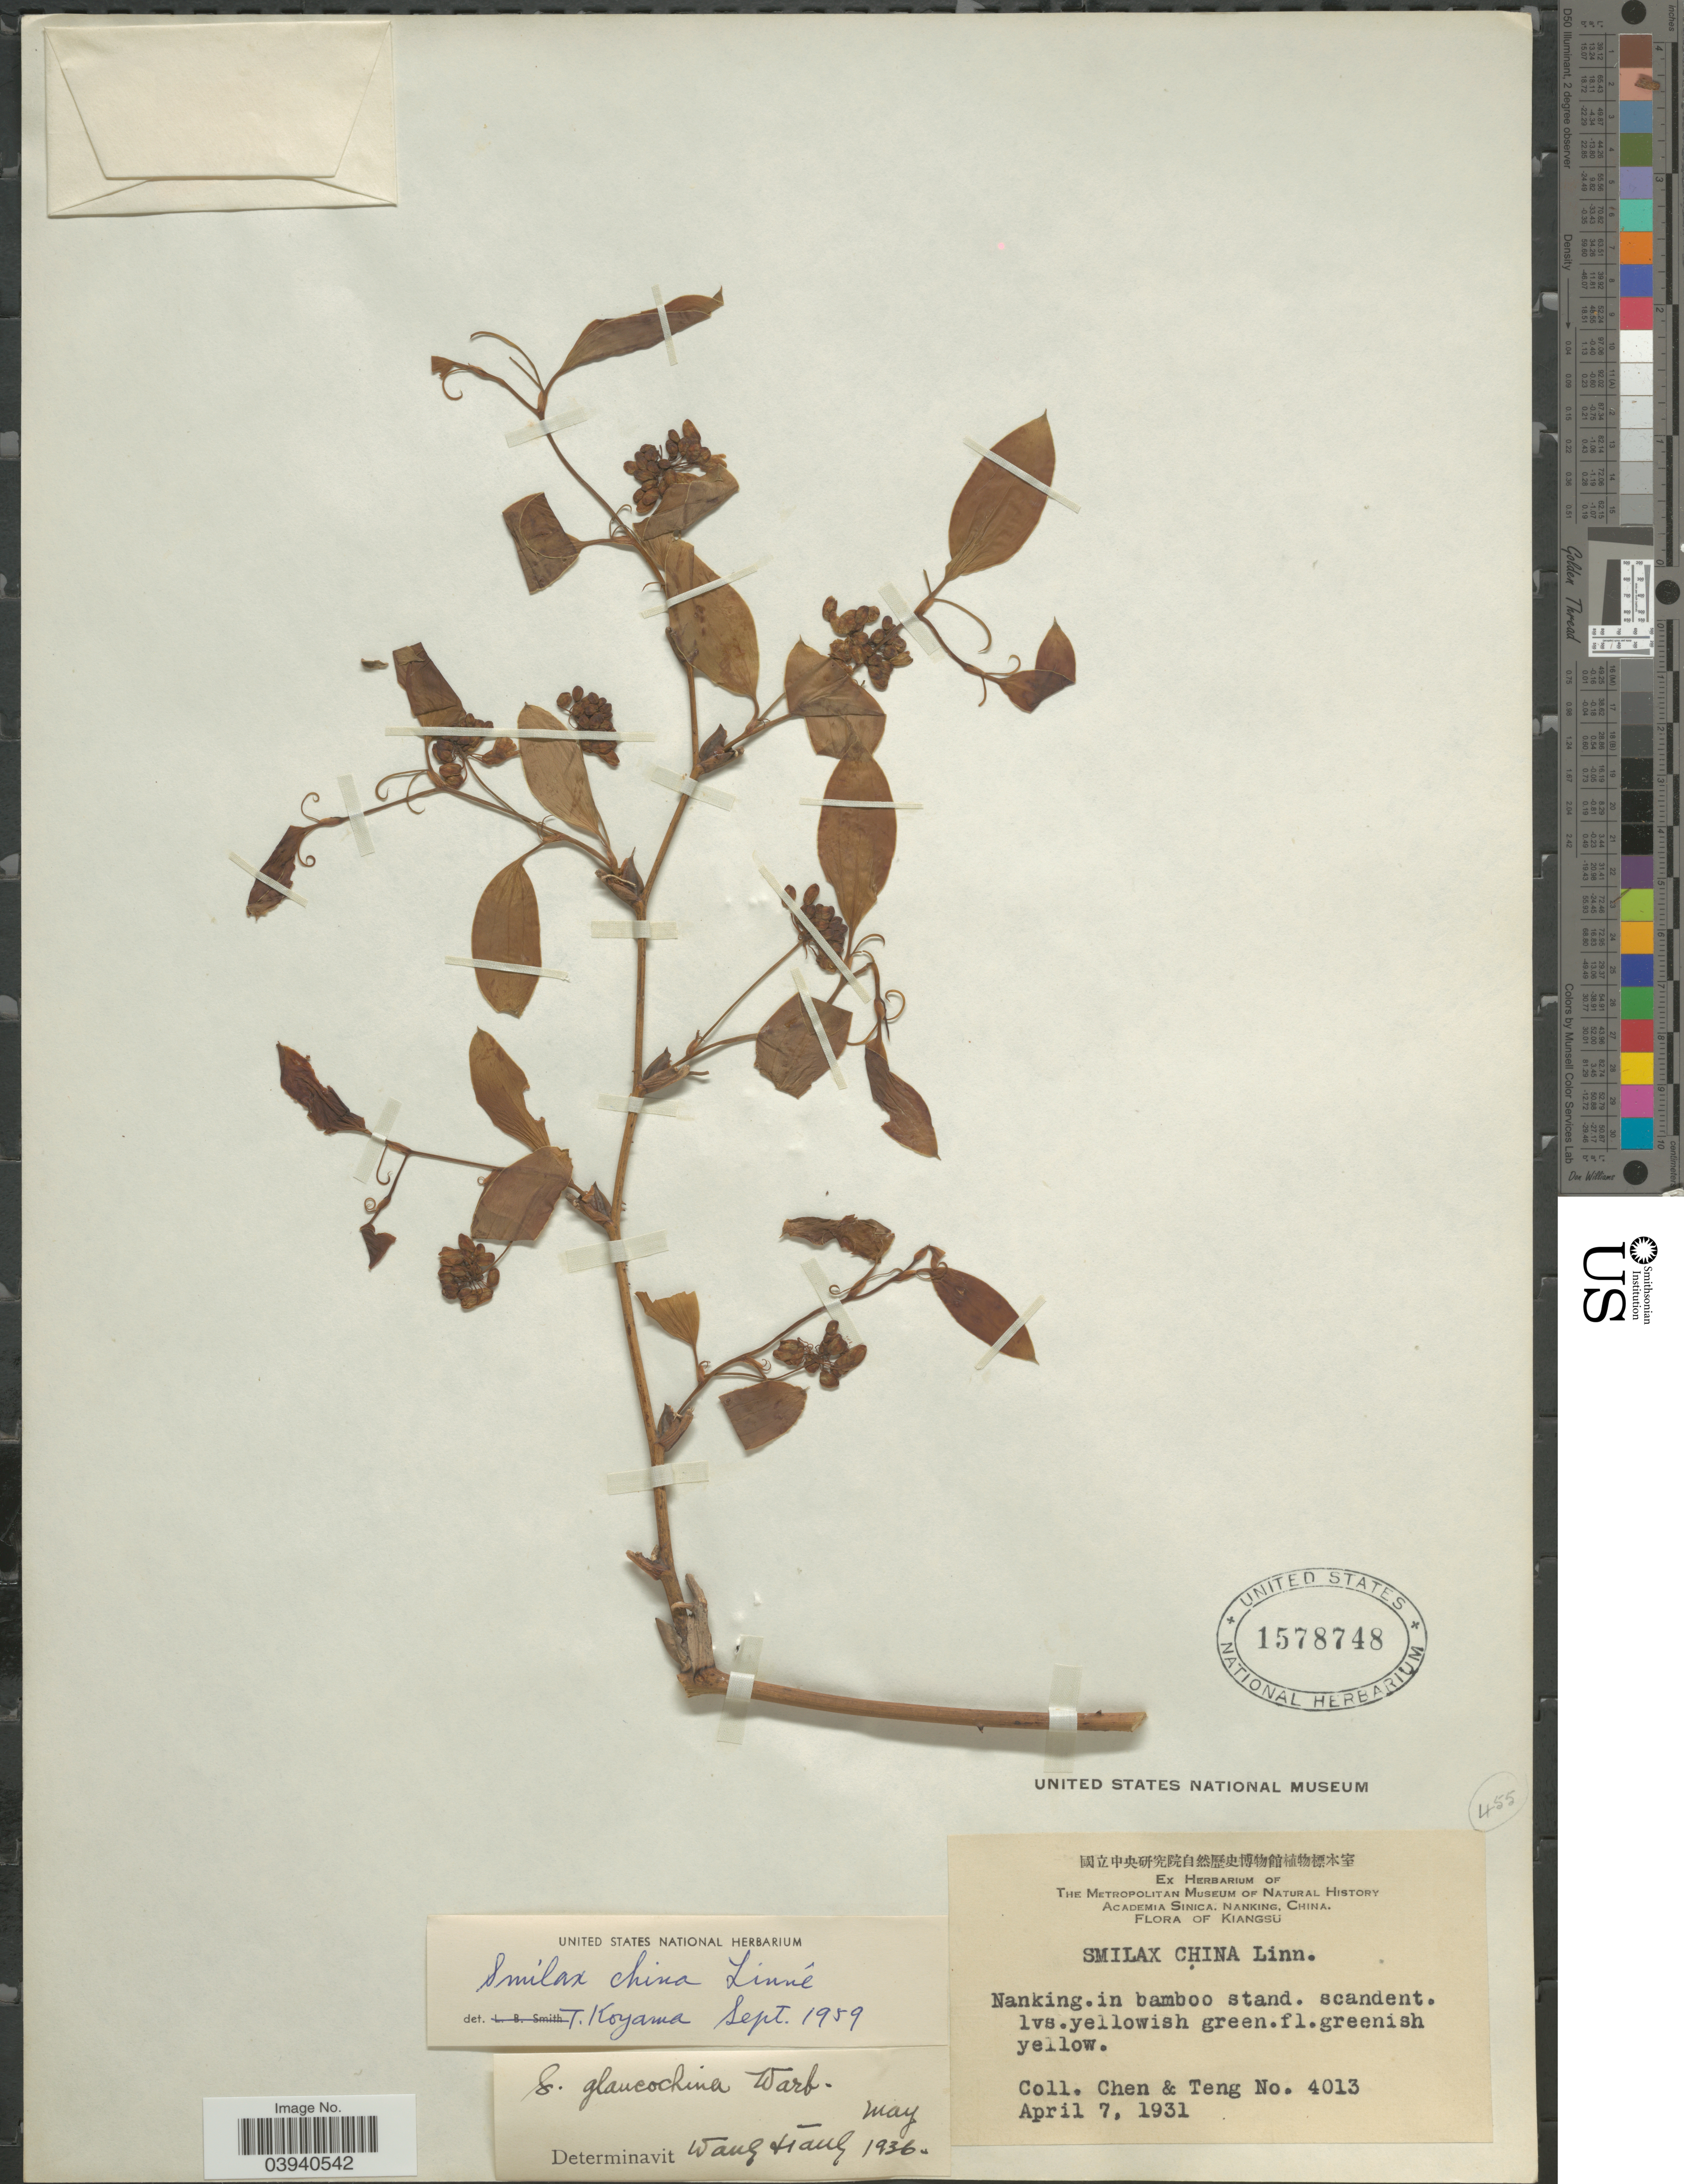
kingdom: Plantae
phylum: Tracheophyta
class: Liliopsida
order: Liliales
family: Smilacaceae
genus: Smilax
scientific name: Smilax china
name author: L.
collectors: -- Chen & -. Teng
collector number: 4013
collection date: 1931-04-07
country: China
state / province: Jiangsu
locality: Kiangsu. Nanking.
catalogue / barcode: US 1578748